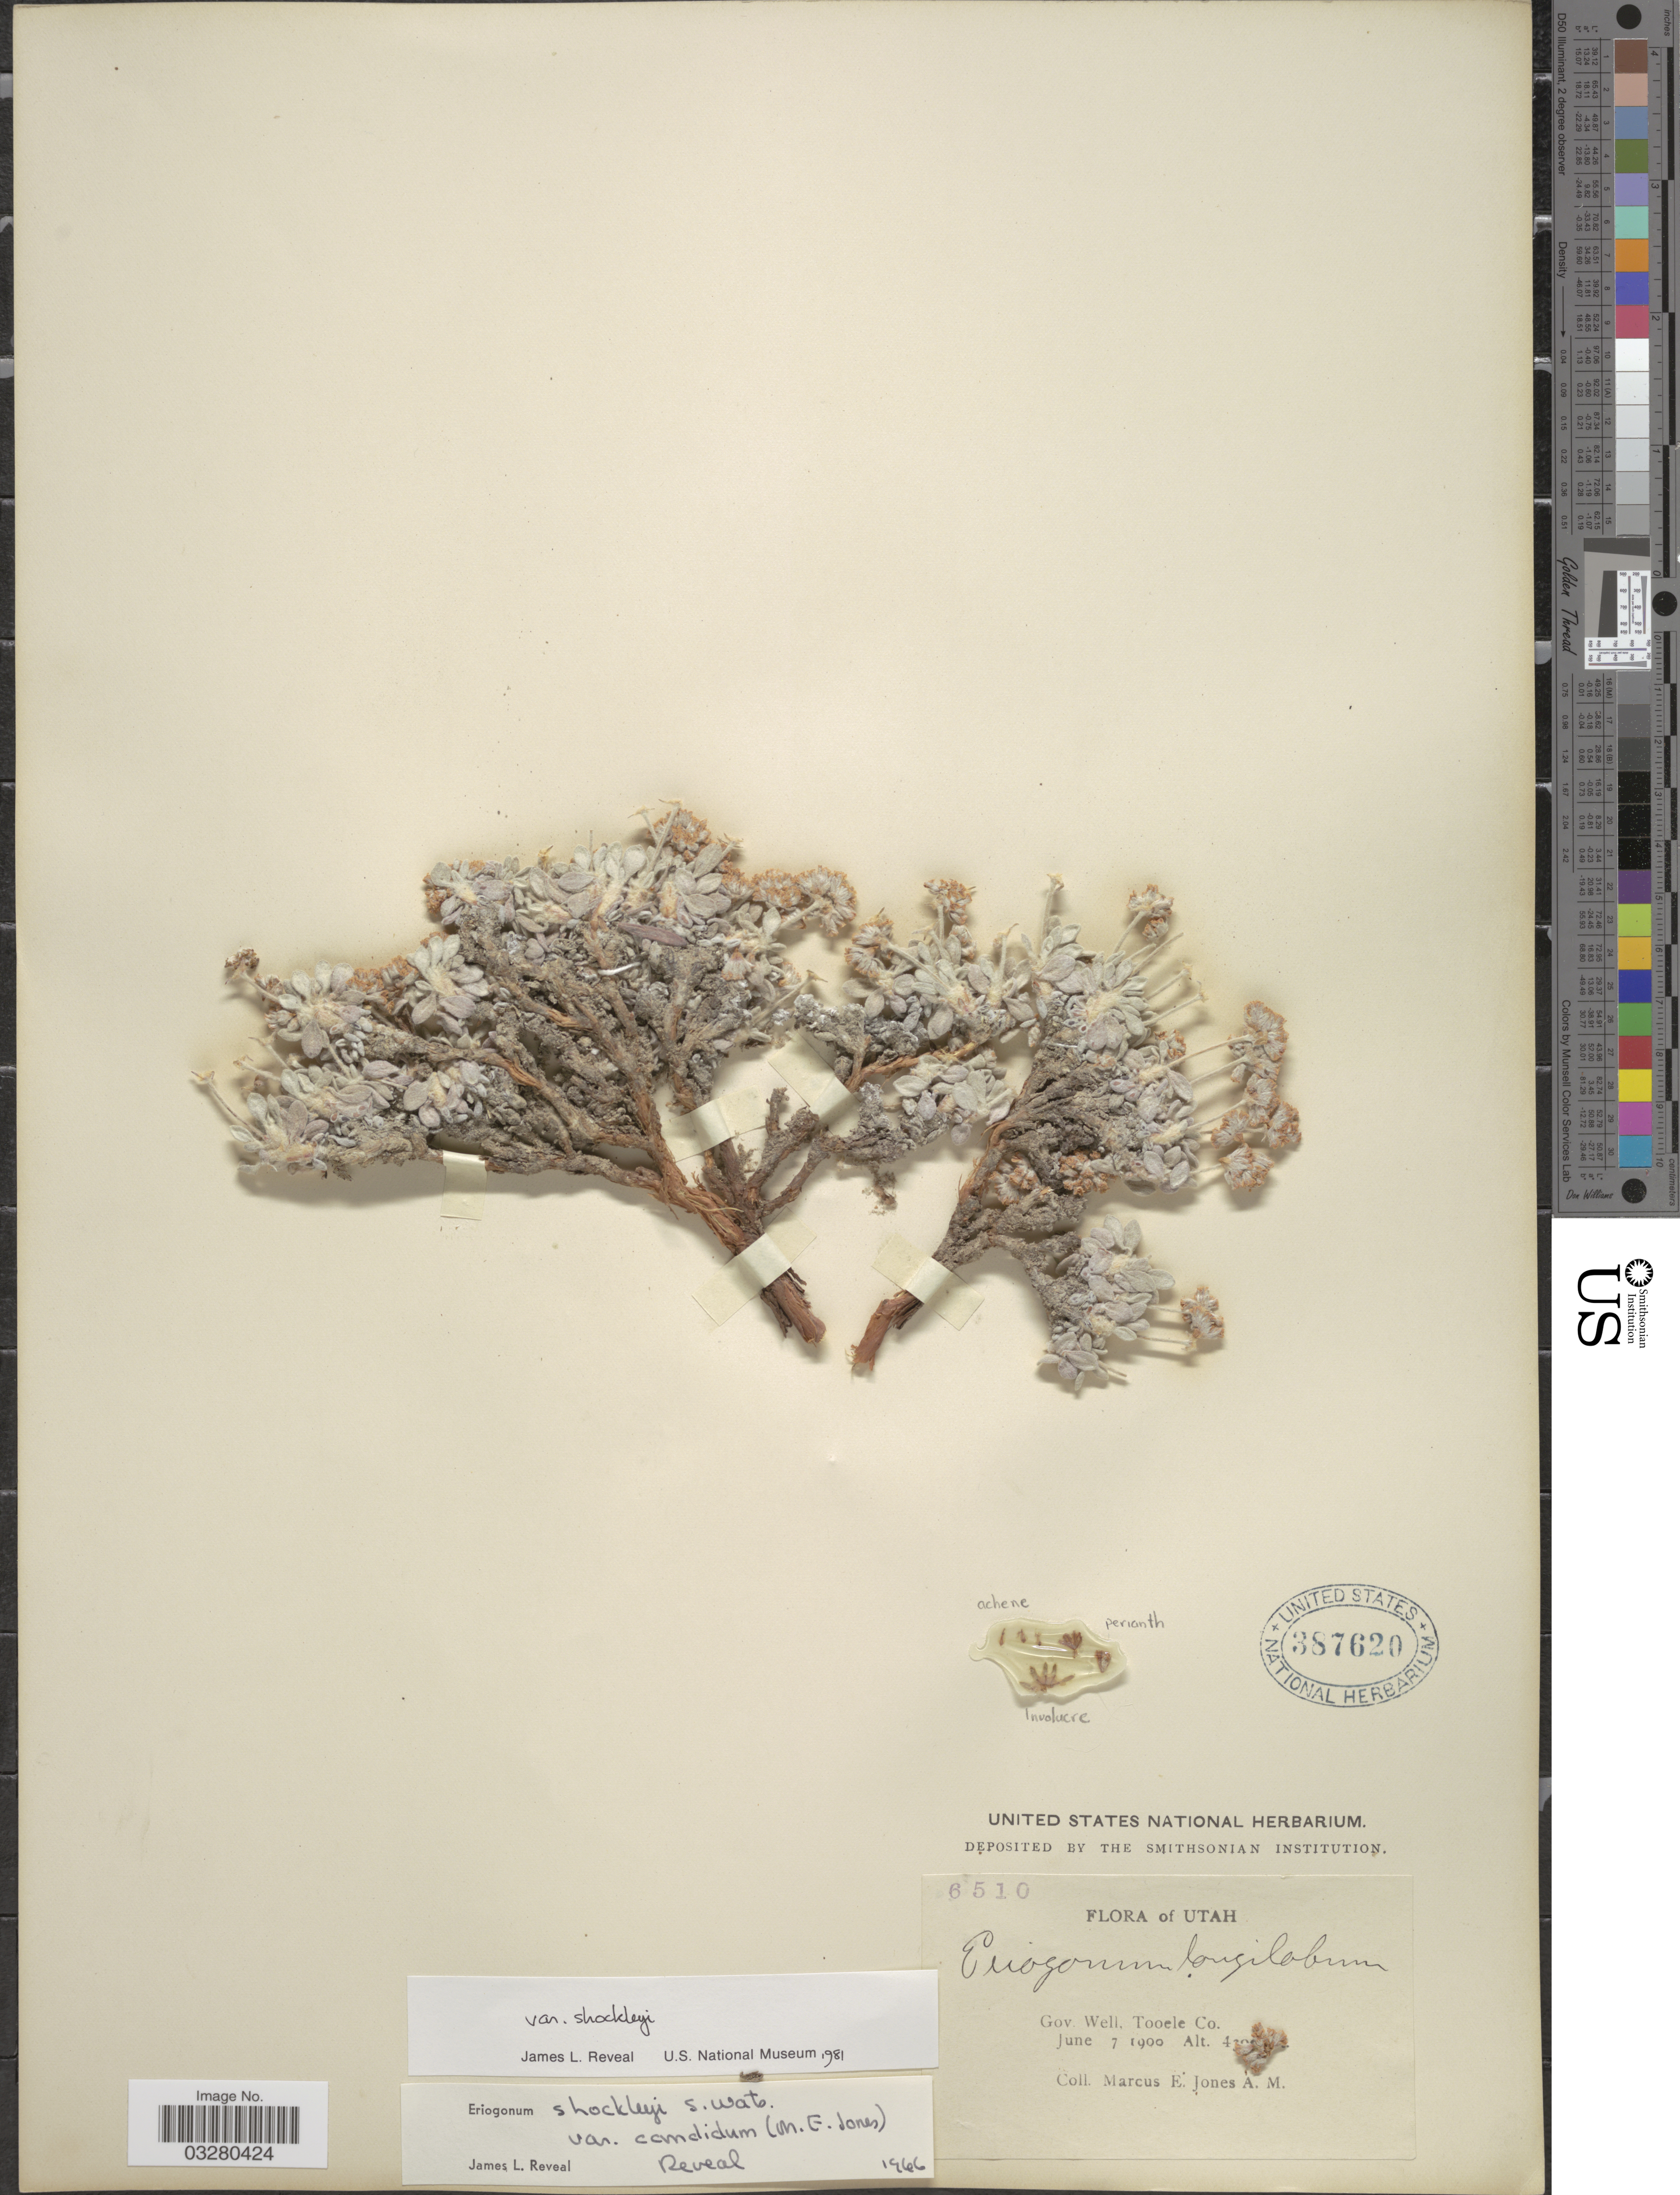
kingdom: Plantae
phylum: Tracheophyta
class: Magnoliopsida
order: Caryophyllales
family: Polygonaceae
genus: Eriogonum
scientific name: Eriogonum shockleyi var. shockleyi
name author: S. Watson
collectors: M. E. Jones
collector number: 6510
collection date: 1900-06-07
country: United States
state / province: Utah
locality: Gov. Well. Tooele Co.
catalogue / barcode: US 387620